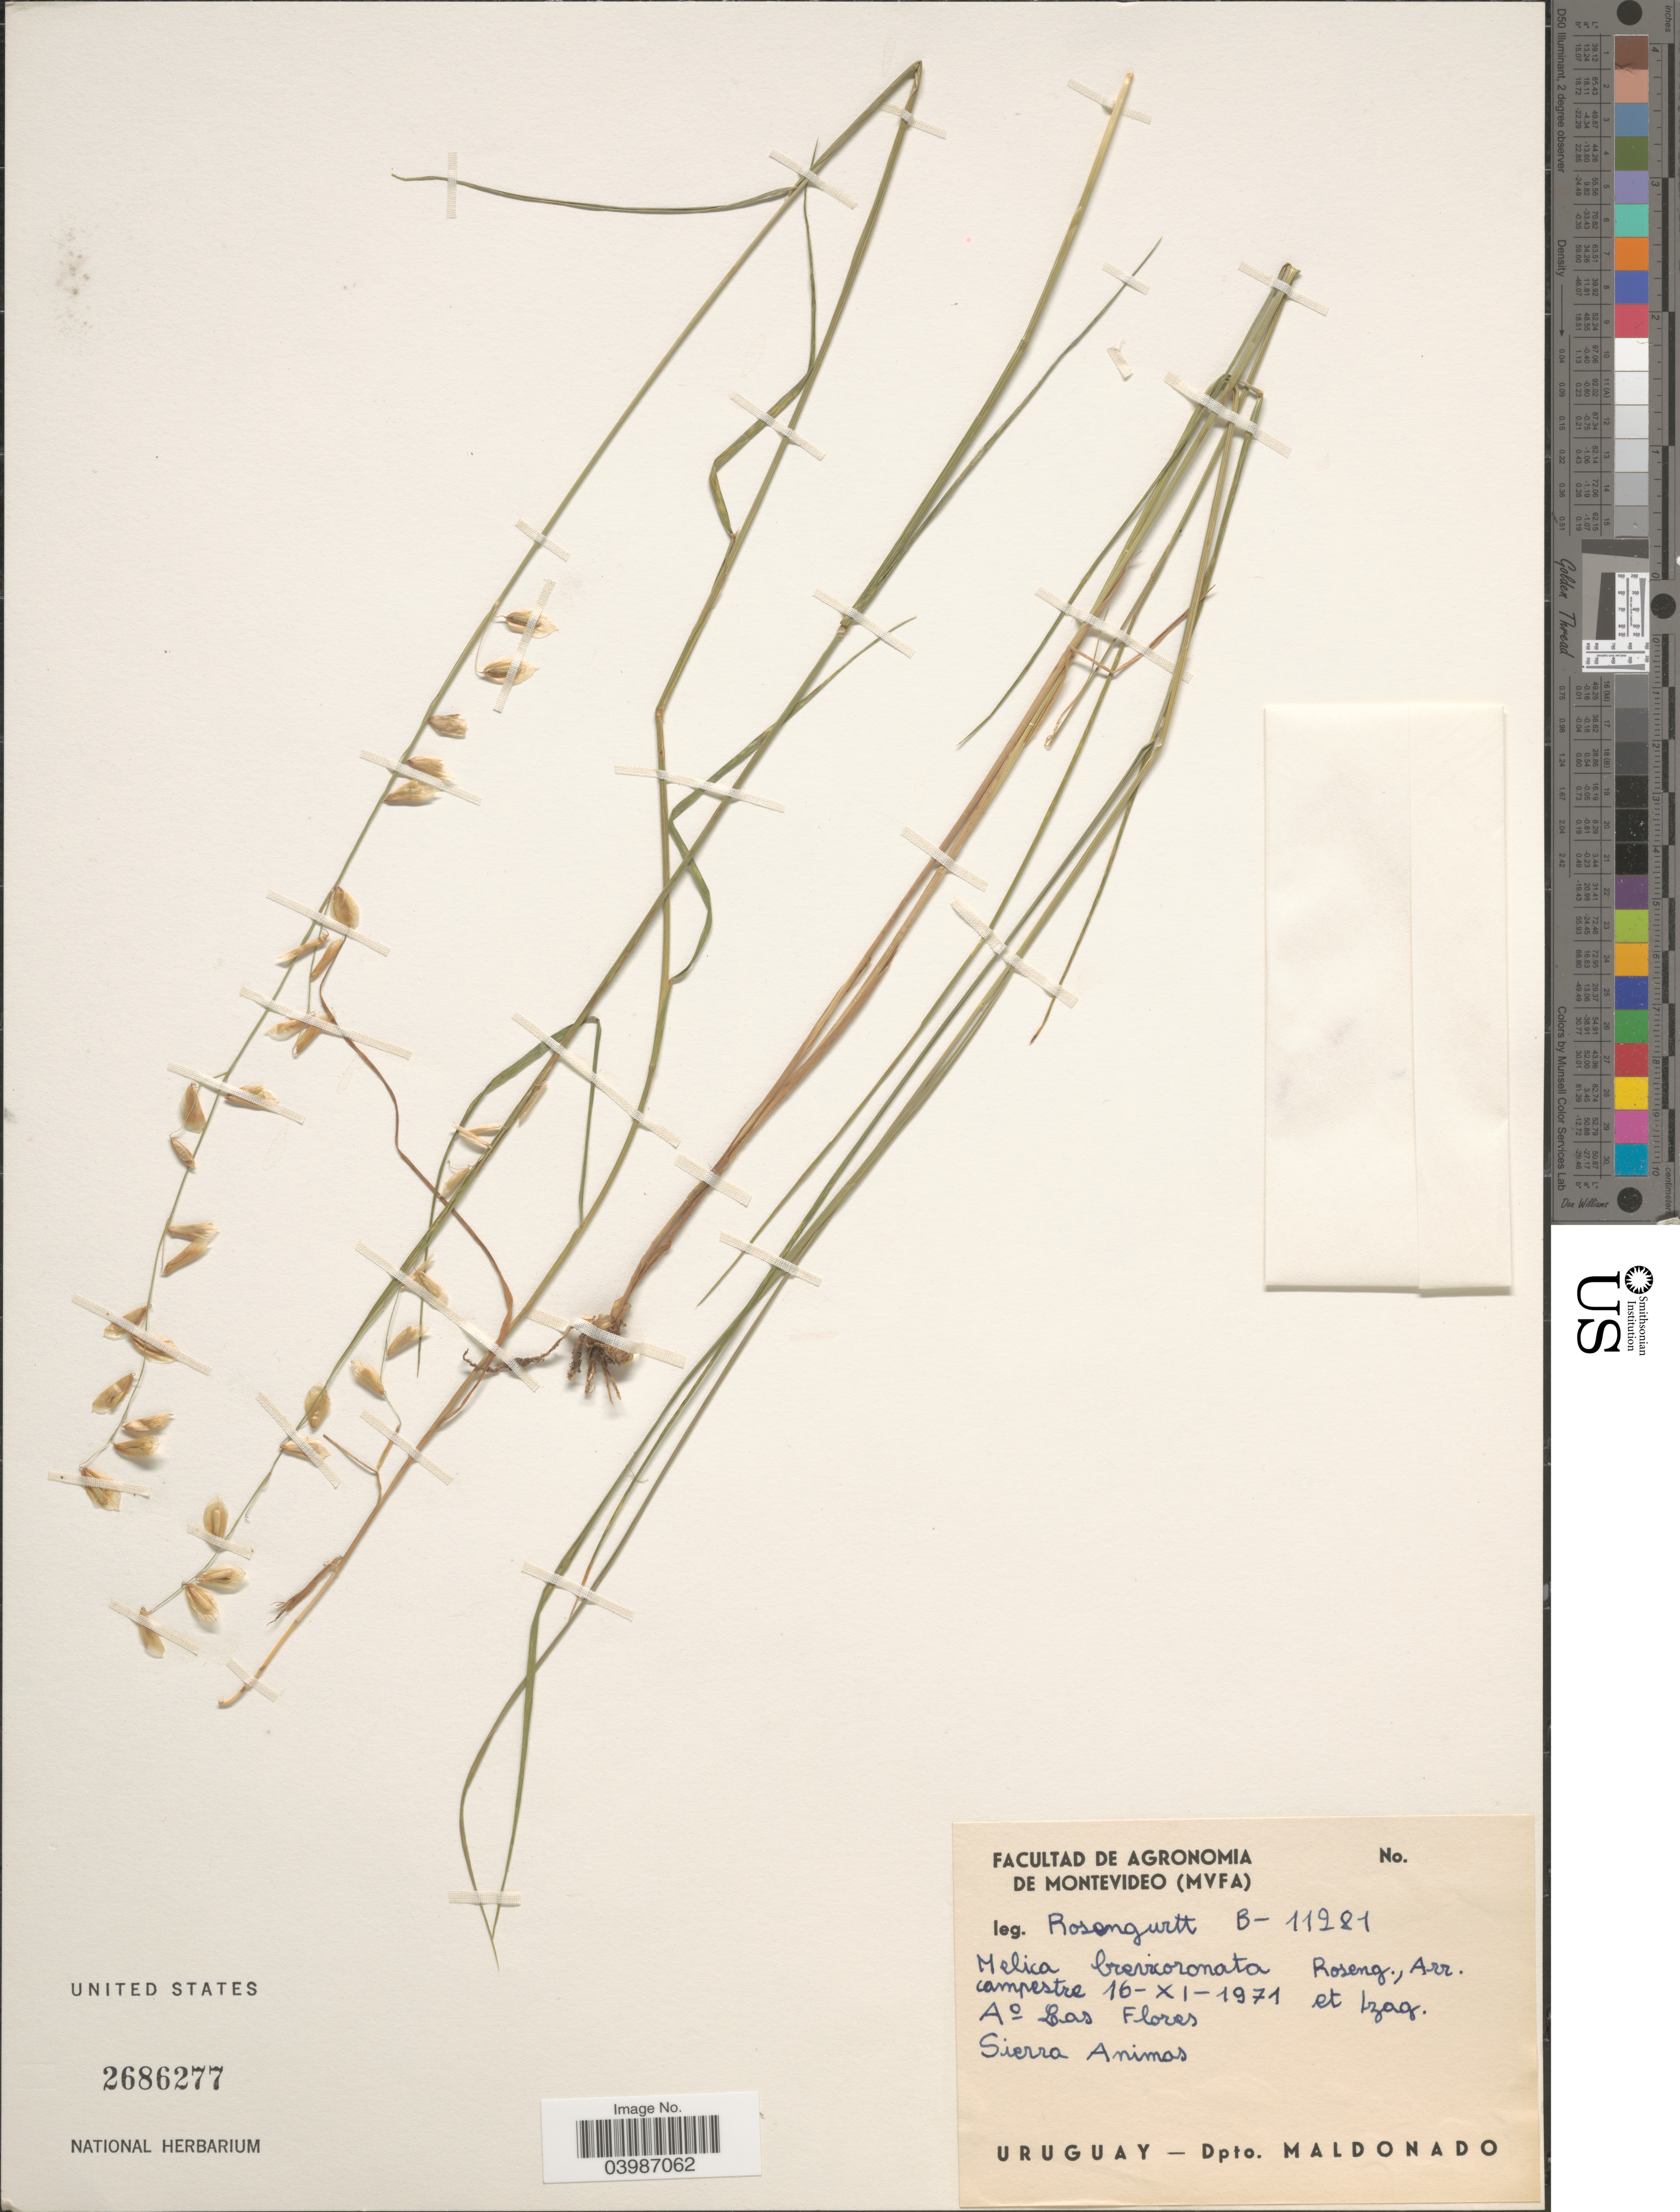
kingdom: Plantae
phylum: Tracheophyta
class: Liliopsida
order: Poales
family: Poaceae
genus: Melica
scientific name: Melica brevicoronata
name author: Roseng. et al.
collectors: Rosengurtt & Izaq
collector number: B-11281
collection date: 1971-11-16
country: Uruguay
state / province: Maldonado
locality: Ao Las Flores. Sierra Animas. Dpto. Maldonado.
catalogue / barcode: US 2686277